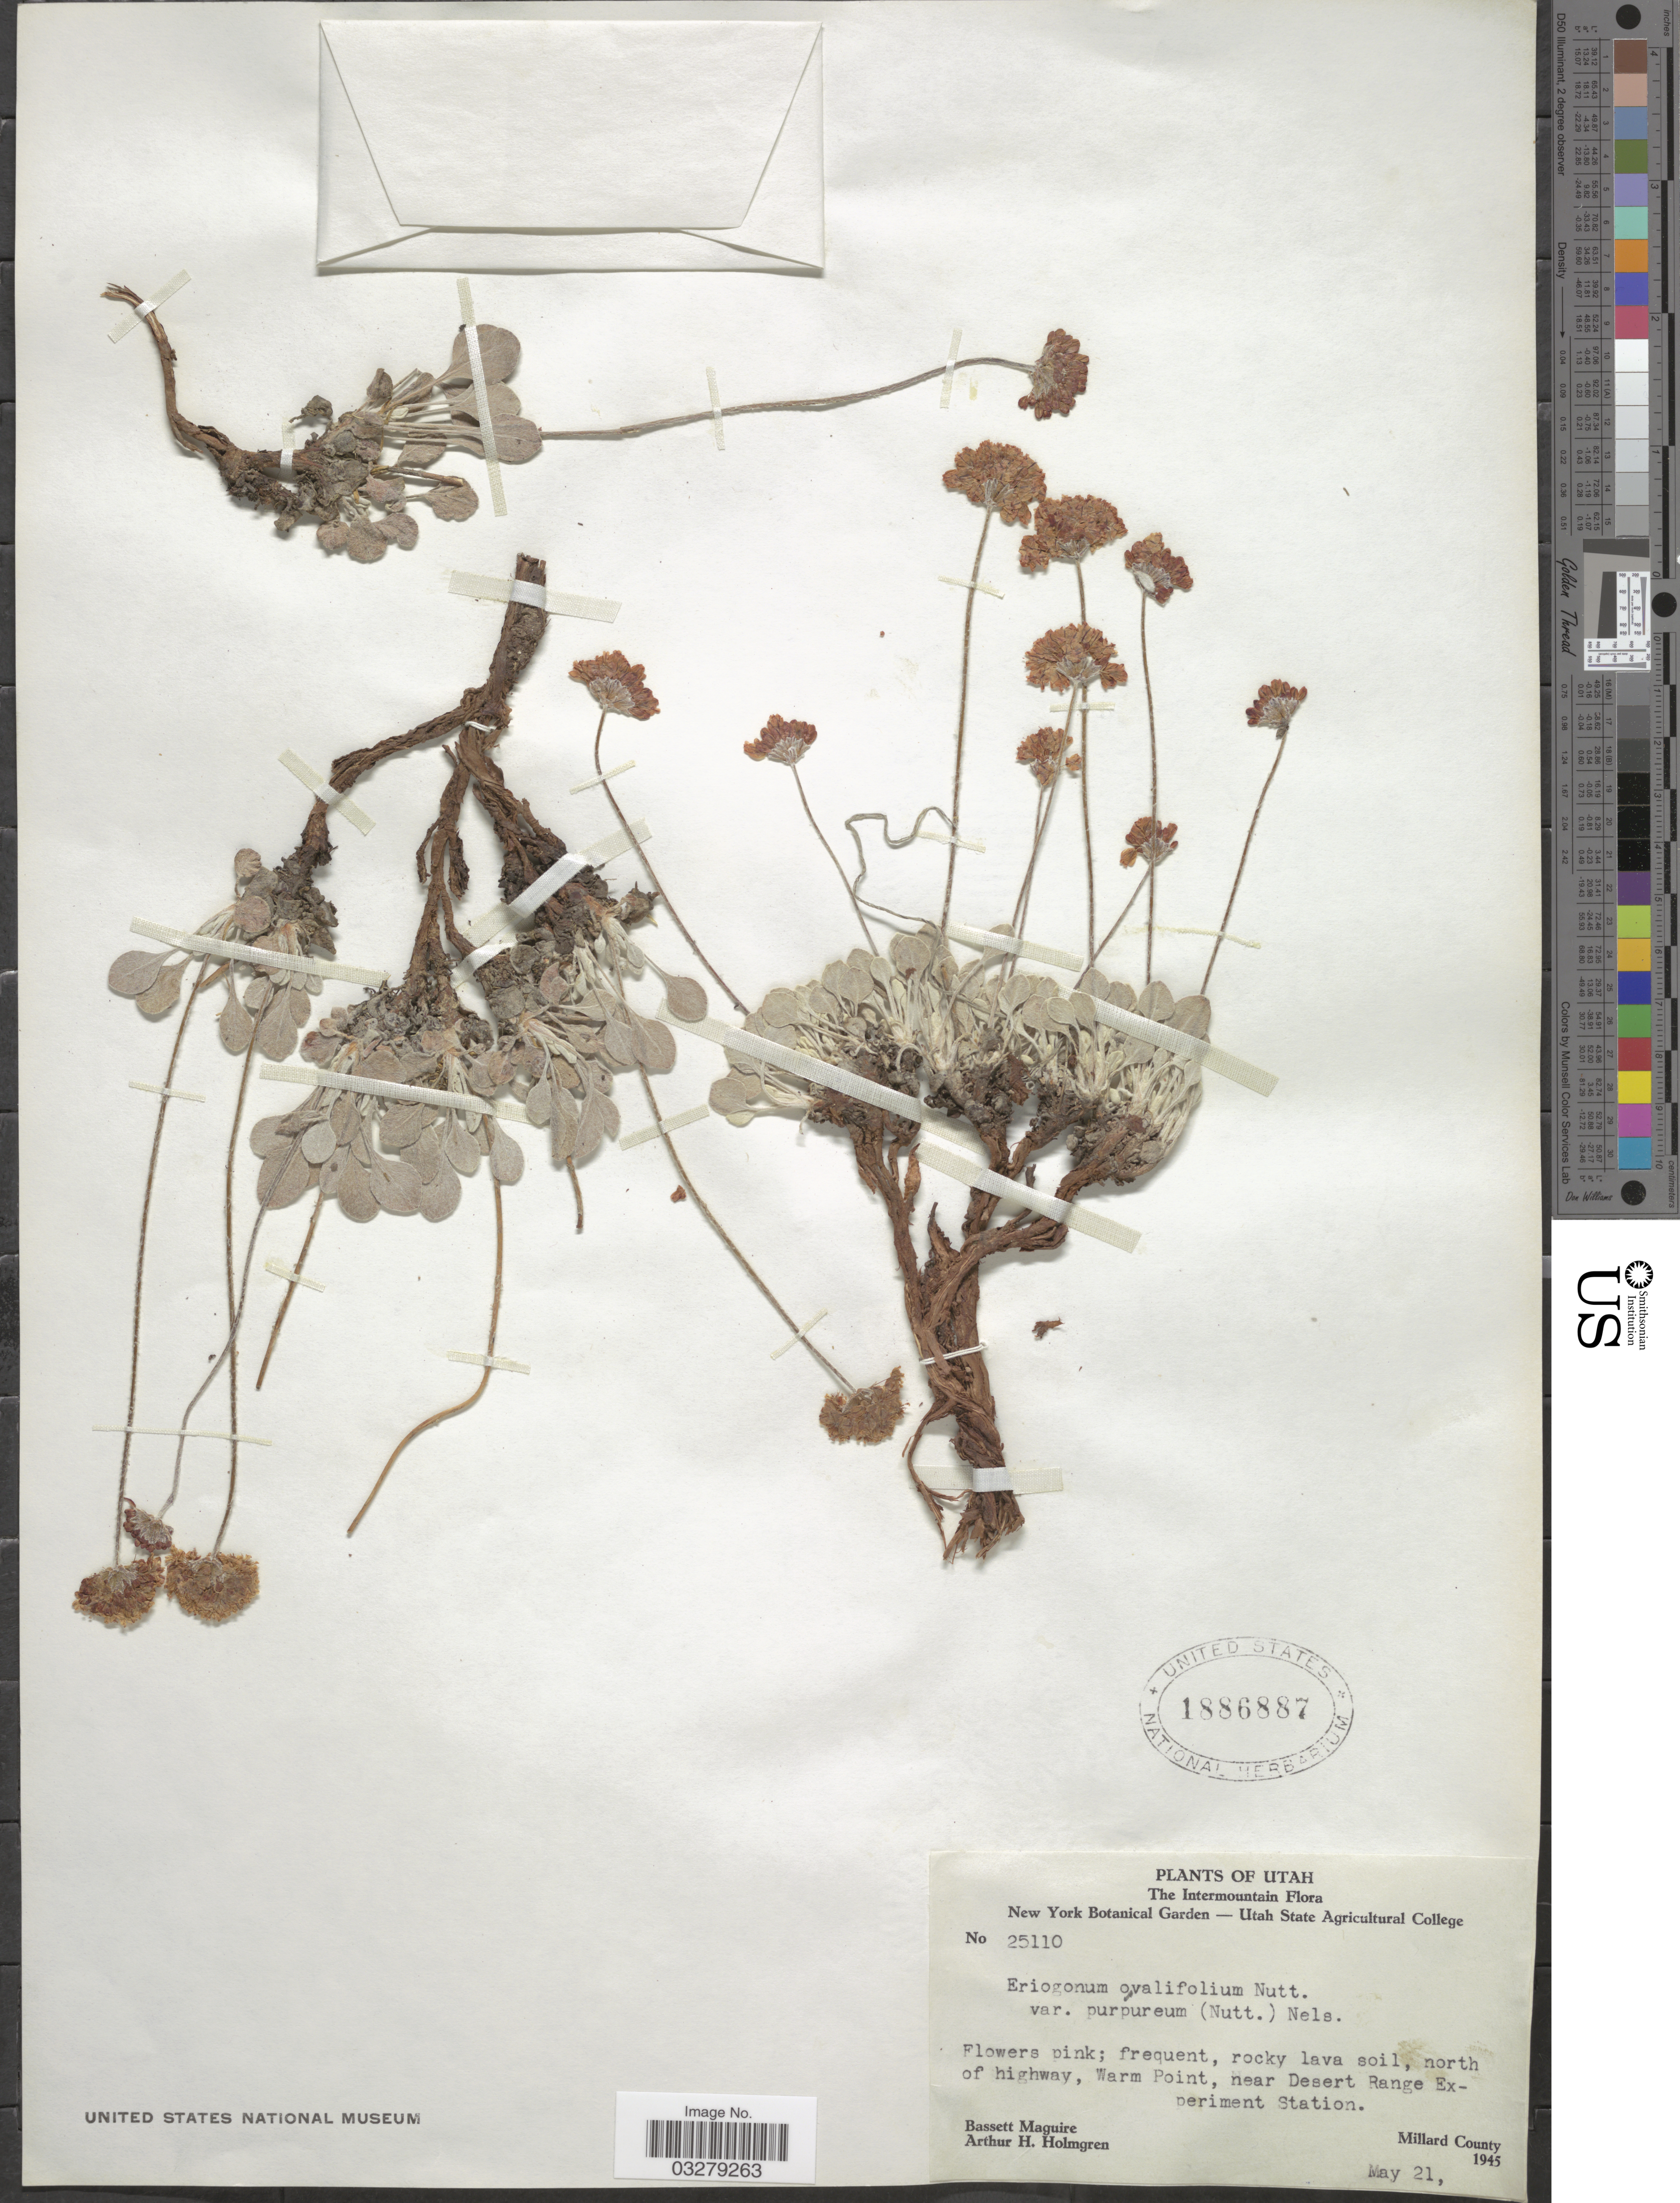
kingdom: Plantae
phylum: Tracheophyta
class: Magnoliopsida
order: Caryophyllales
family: Polygonaceae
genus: Eriogonum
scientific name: Eriogonum ovalifolium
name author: Nutt.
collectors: B. Maguire & A. H. Holmgren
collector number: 25110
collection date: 1945-05-21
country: United States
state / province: Utah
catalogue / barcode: US 1886887